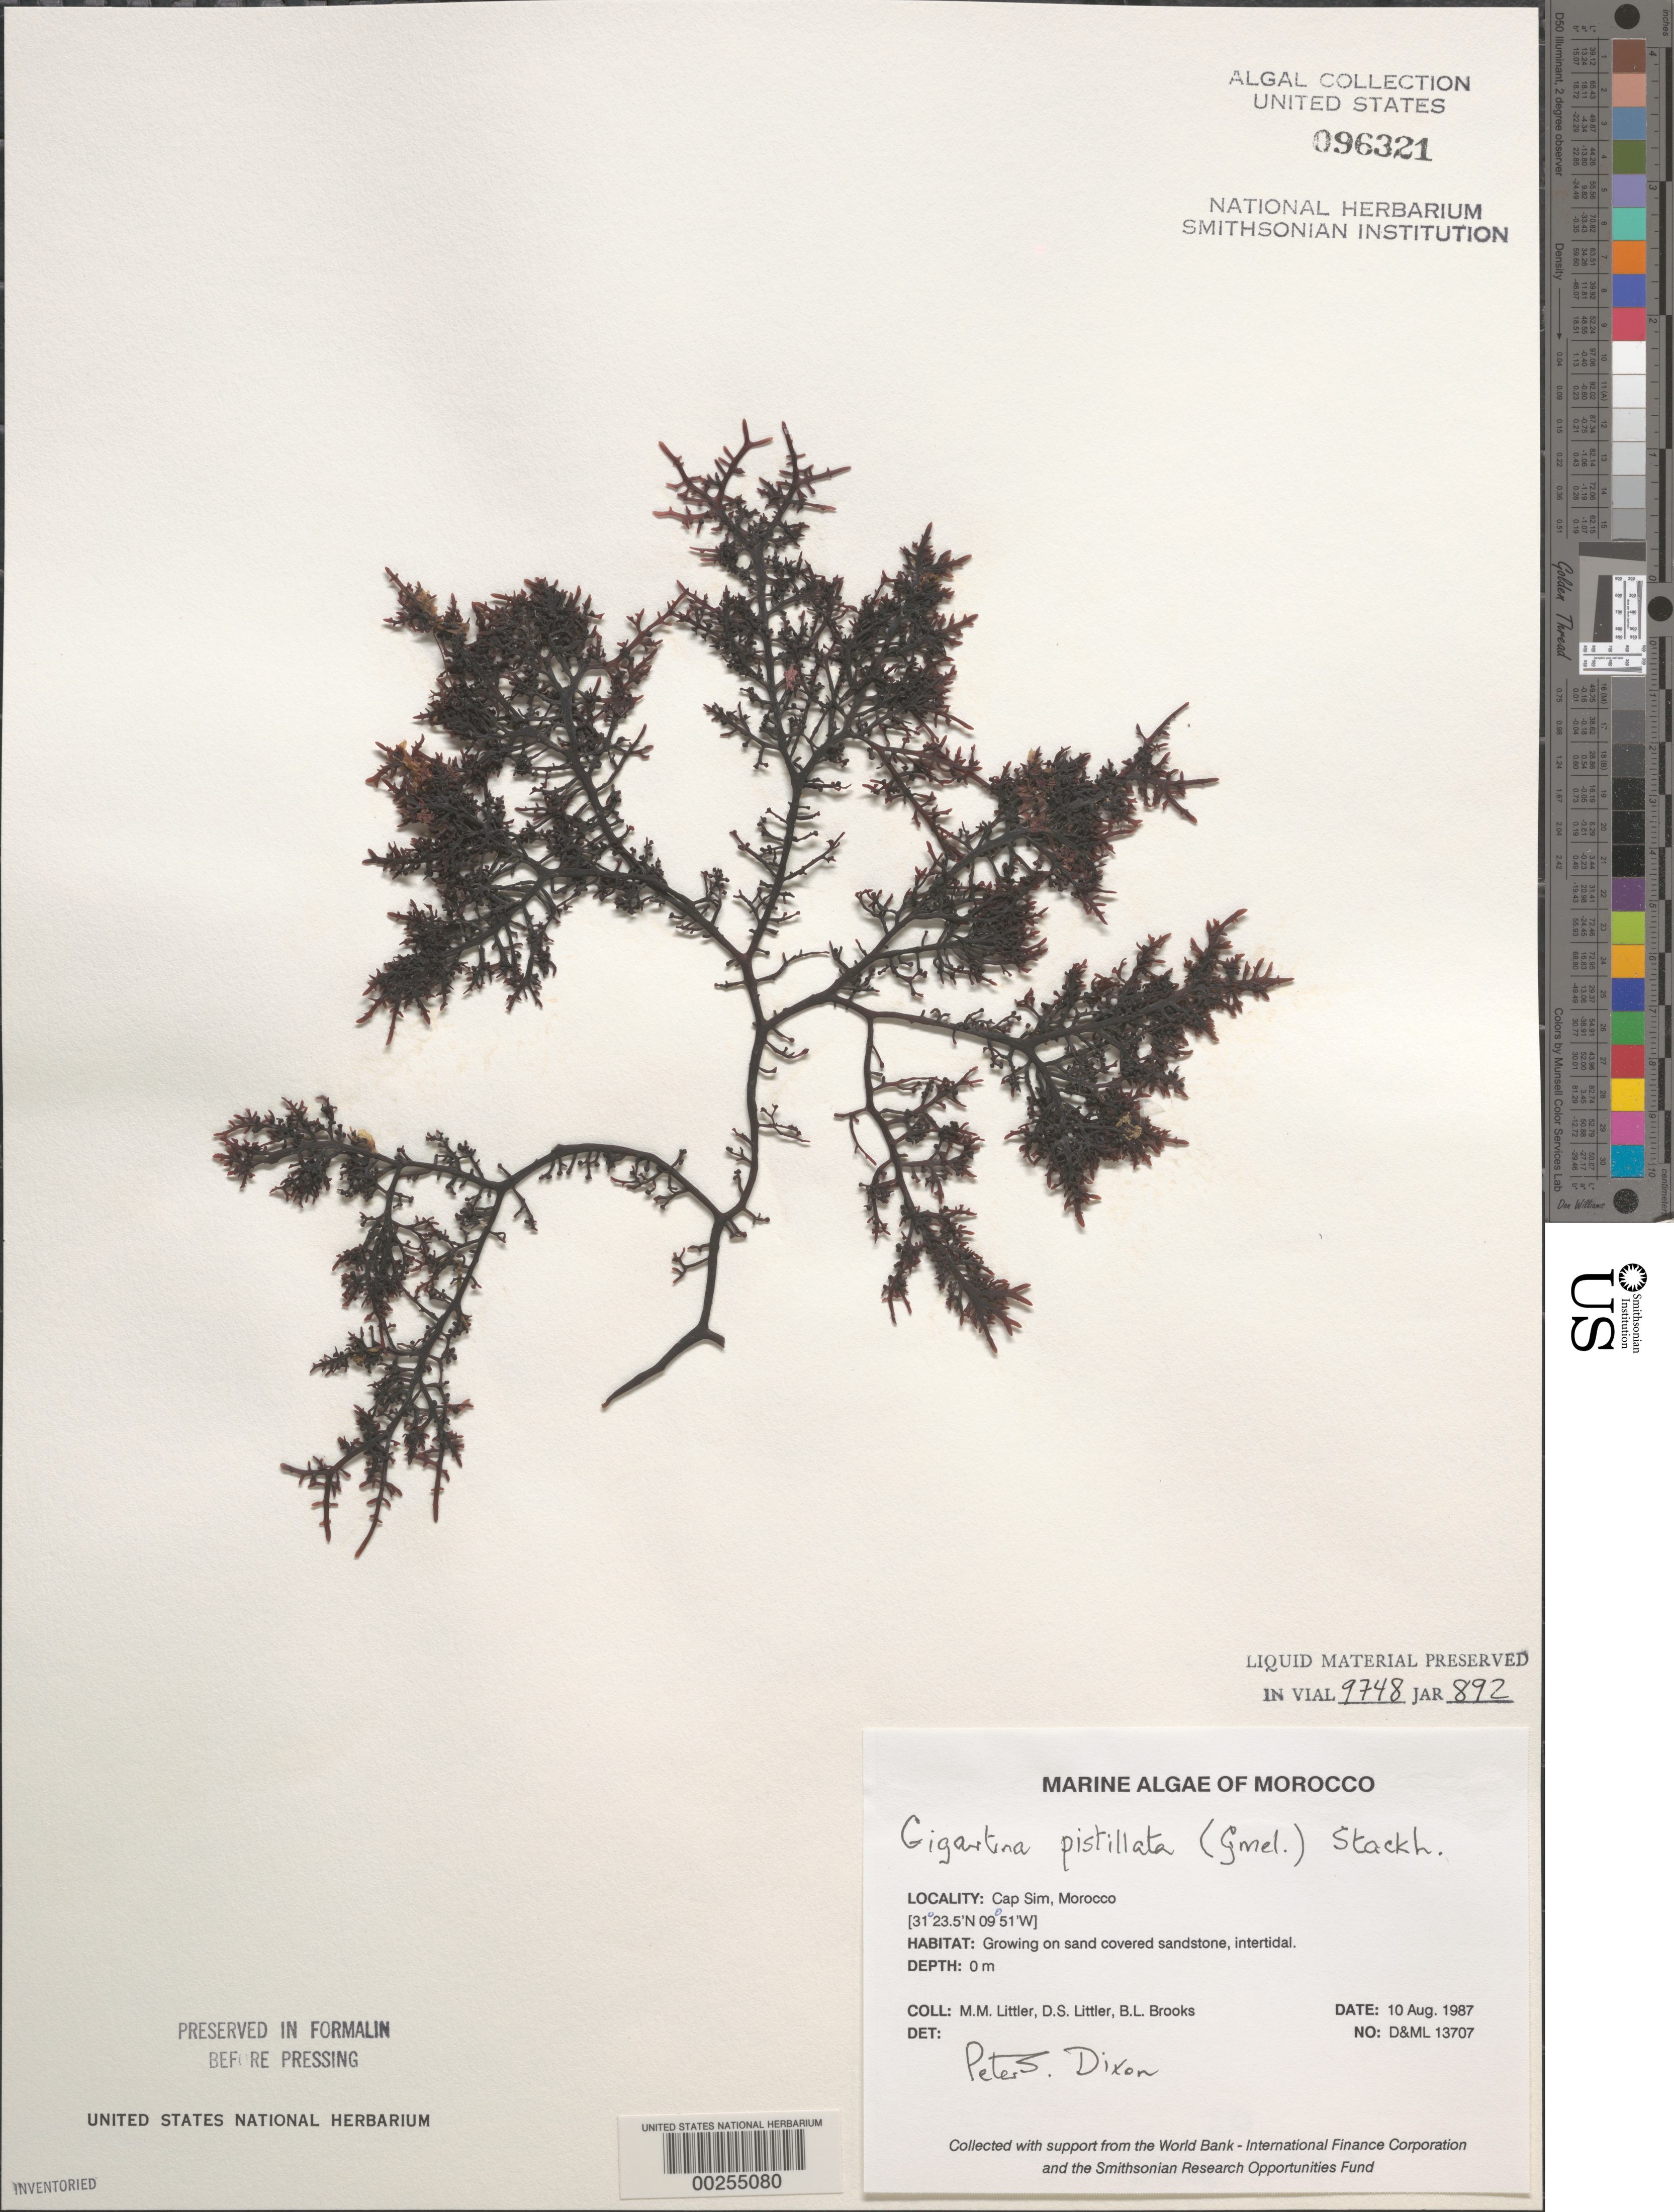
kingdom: Plantae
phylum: Rhodophyta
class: Florideophyceae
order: Gigartinales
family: Gigartinaceae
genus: Gigartina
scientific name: Gigartina pistillata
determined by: Dixon, P. S.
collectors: M. M. Littler, D. S. Littler & B. Brooks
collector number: D&ML 13707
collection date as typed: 10 Aug 1987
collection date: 1987-08-10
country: Morocco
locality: Cap Sim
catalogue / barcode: US 96321